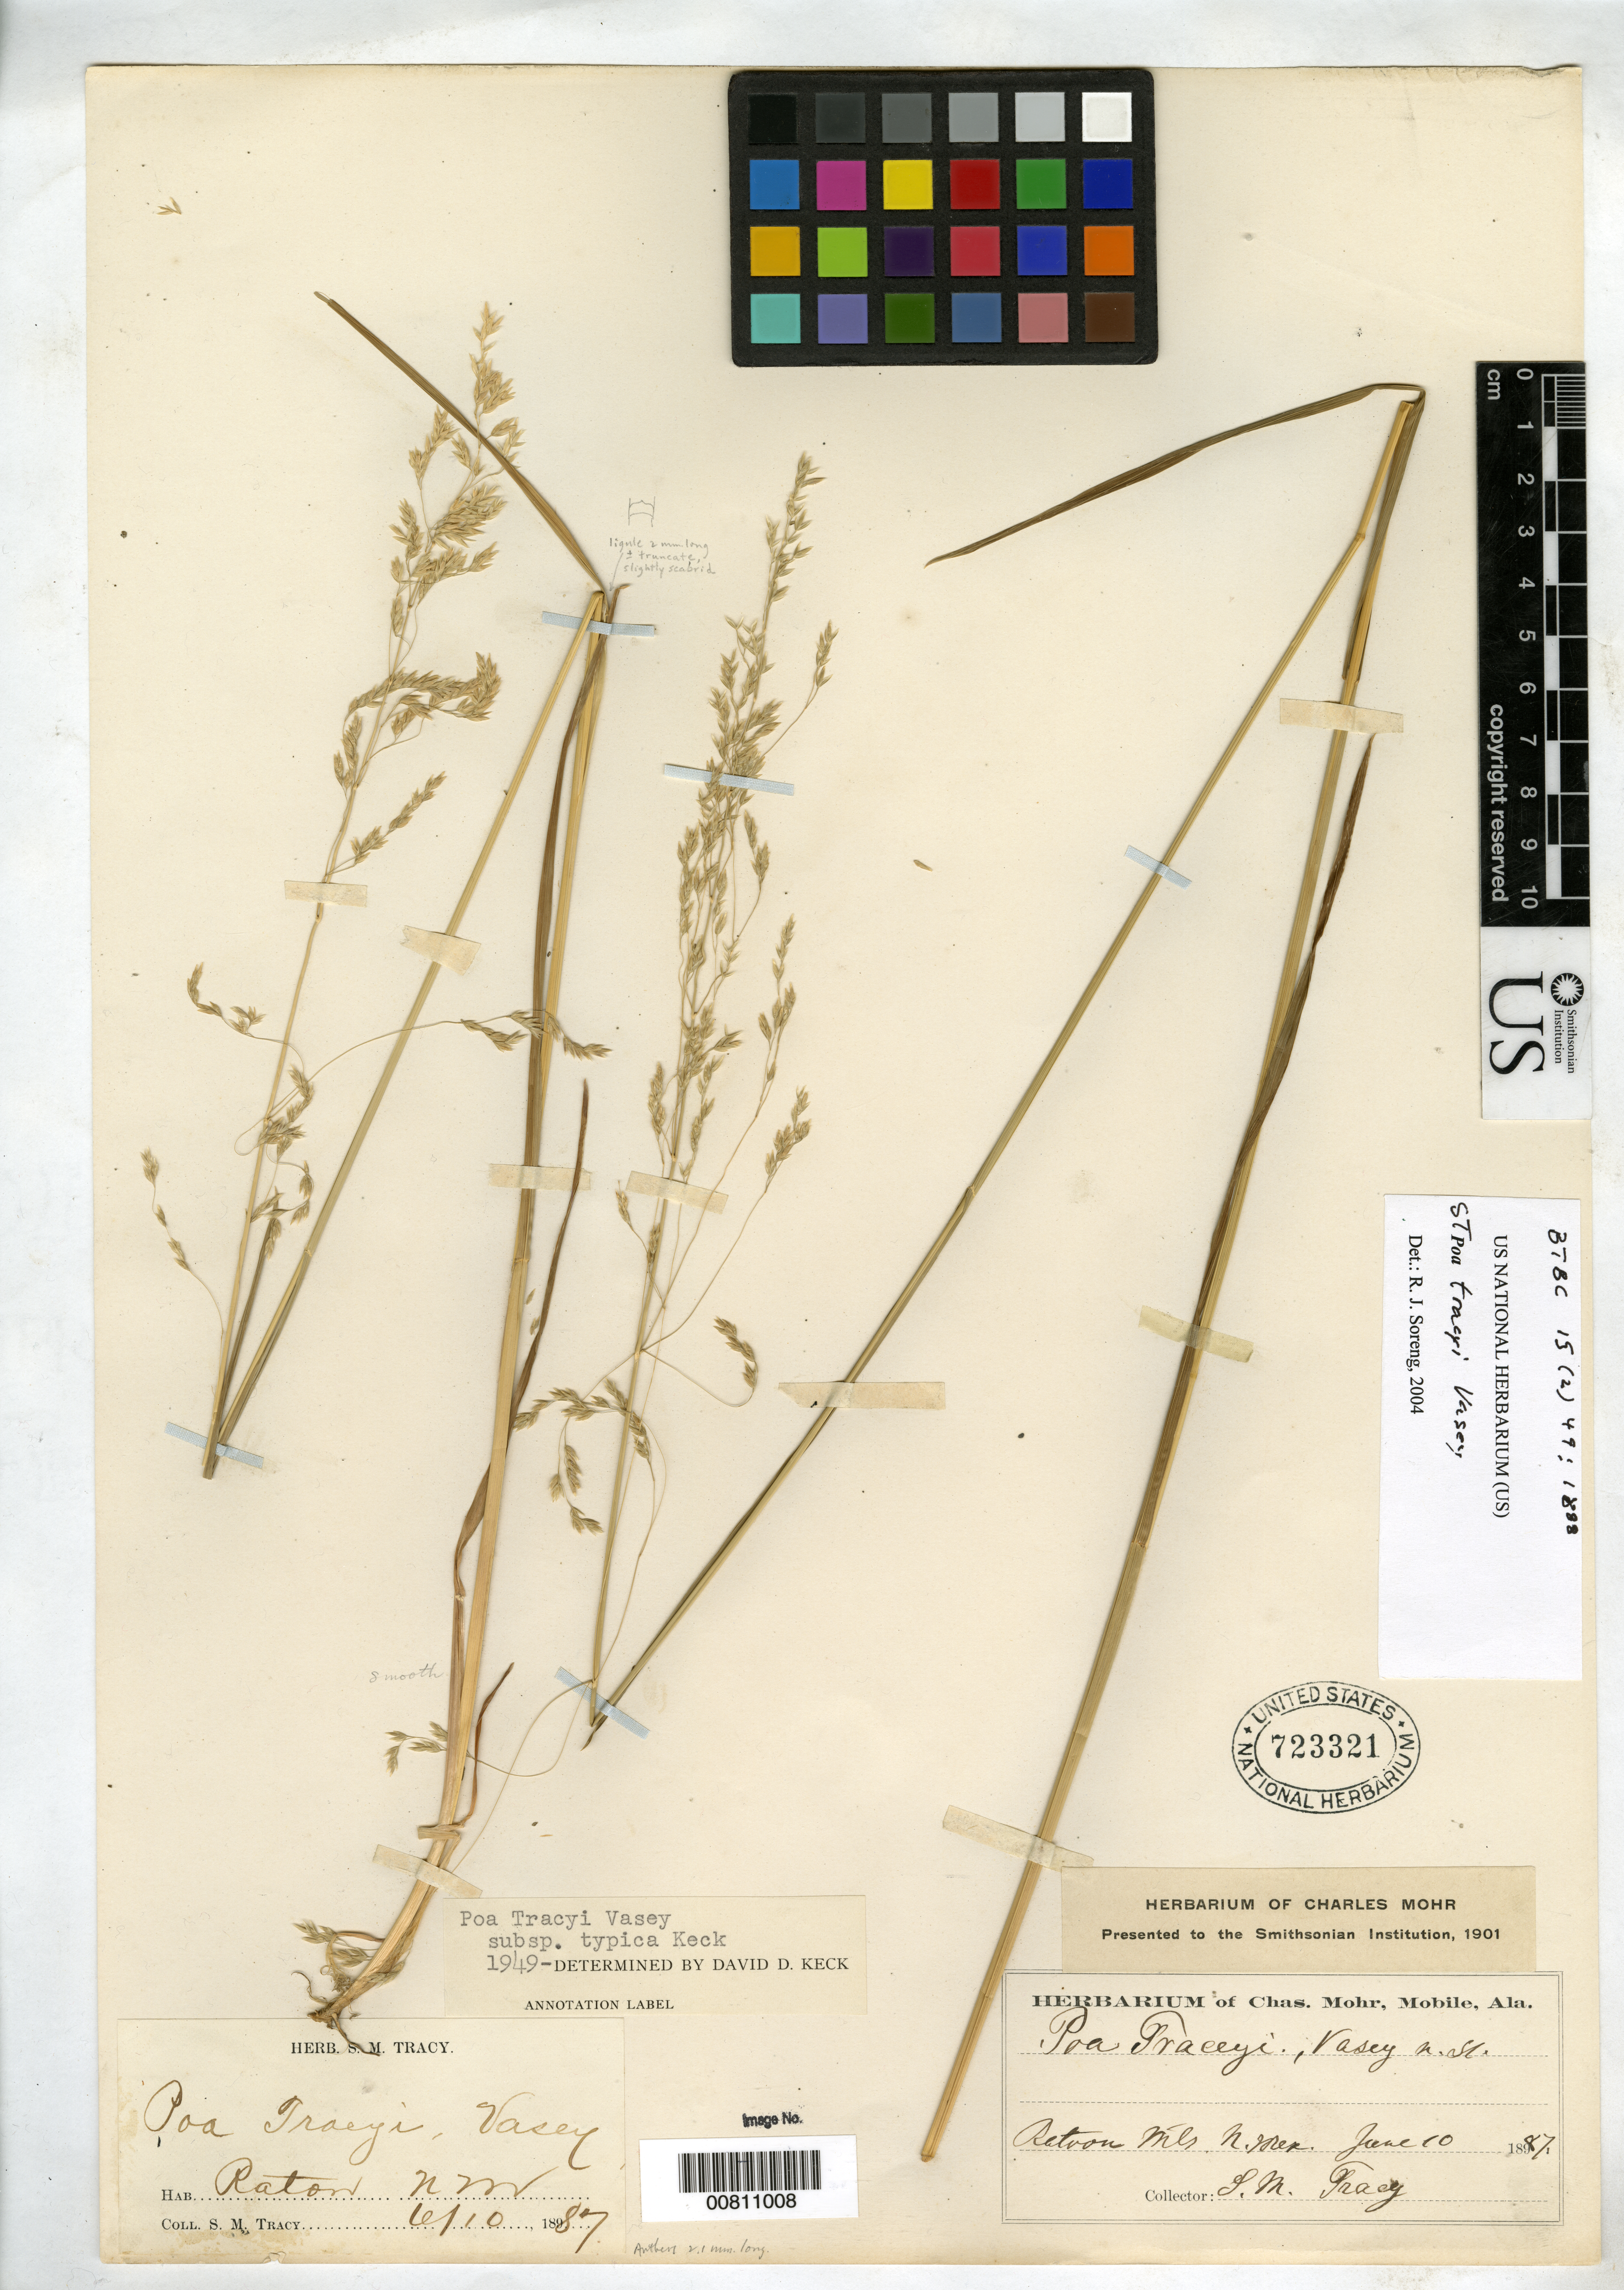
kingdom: Plantae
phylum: Tracheophyta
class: Liliopsida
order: Poales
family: Poaceae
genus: Poa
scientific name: Poa tracyi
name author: Vasey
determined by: Soreng, Robert J., Research Associate (BOT), Smithsonian Institution - National Museum of Natural History (UNITED STATES)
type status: Syntype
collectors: S. M. Tracy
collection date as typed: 10 Jun 1887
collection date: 1887-06-10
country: United States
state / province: New Mexico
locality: Raton Mts., N. Mex.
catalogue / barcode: US 723321